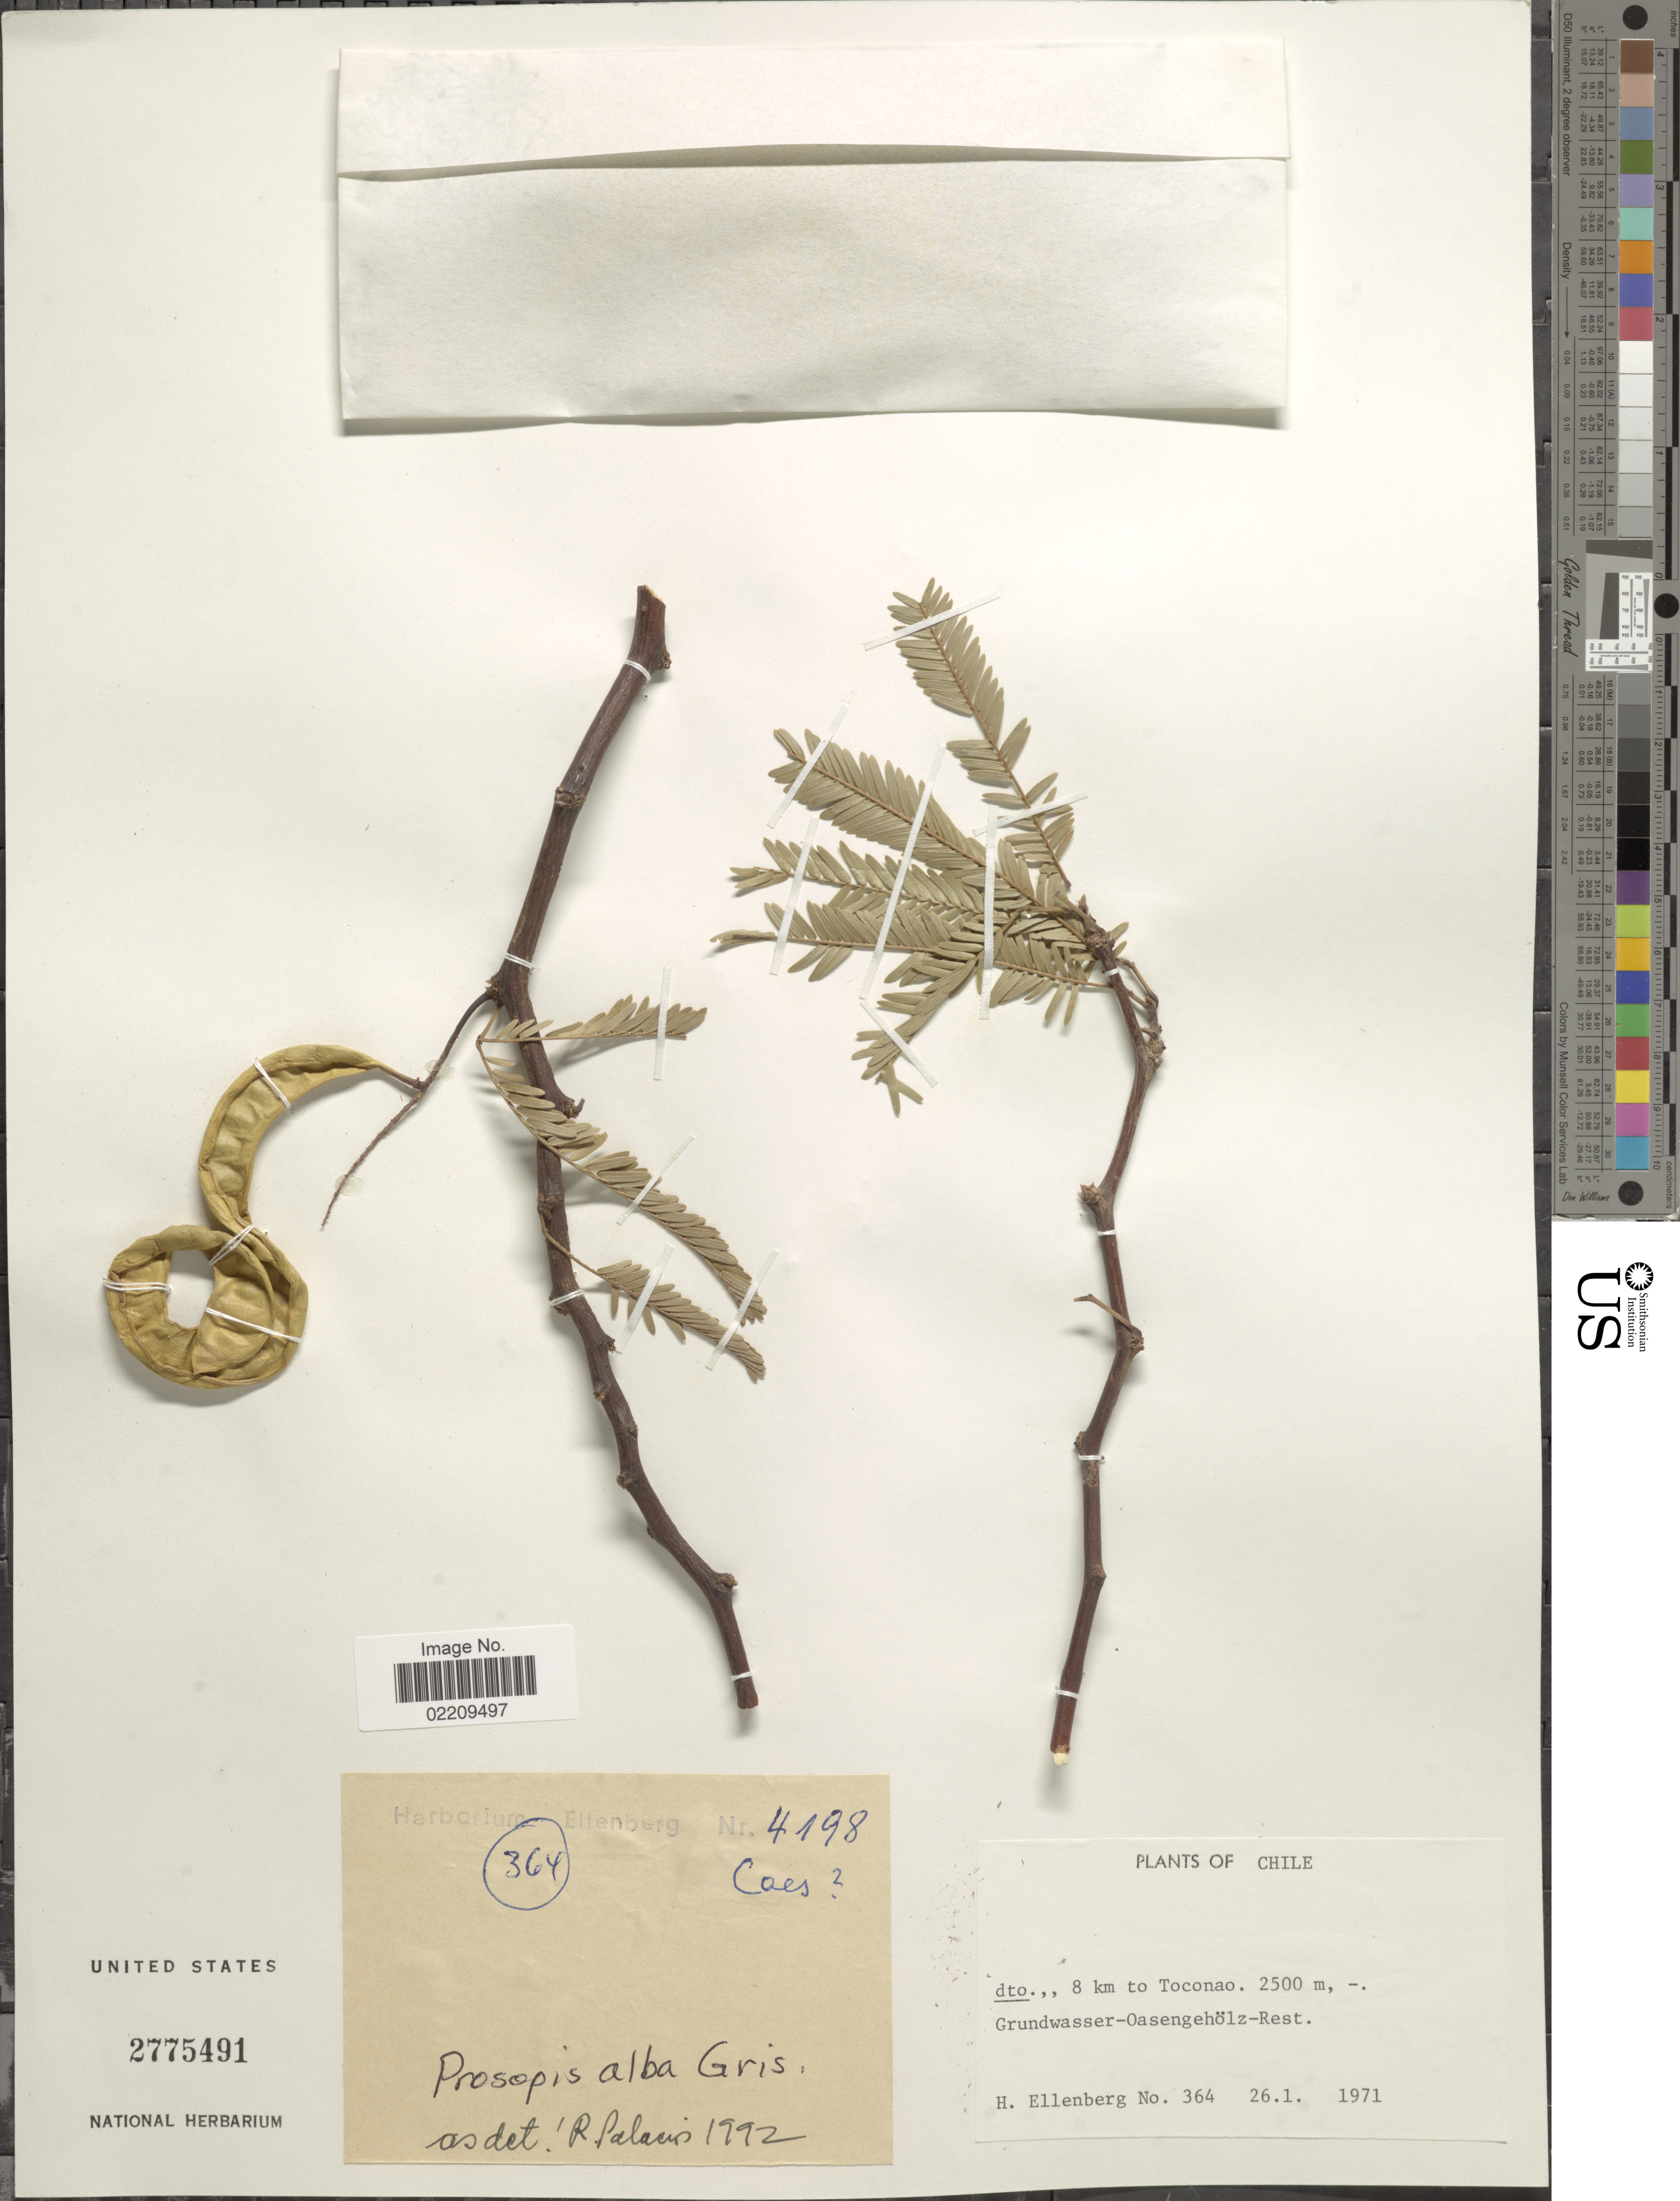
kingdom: Plantae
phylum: Tracheophyta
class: Magnoliopsida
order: Fabales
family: Fabaceae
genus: Neltuma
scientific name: Neltuma alba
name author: (Griseb.) C. E. Hughes & G.P. Lewis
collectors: H. Ellenberg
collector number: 364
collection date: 1971-01-26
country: Chile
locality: Dto.,, 8 km to Tocanao. Grundwasser - Oasengeholz - Rest.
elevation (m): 2500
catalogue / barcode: US 2775491